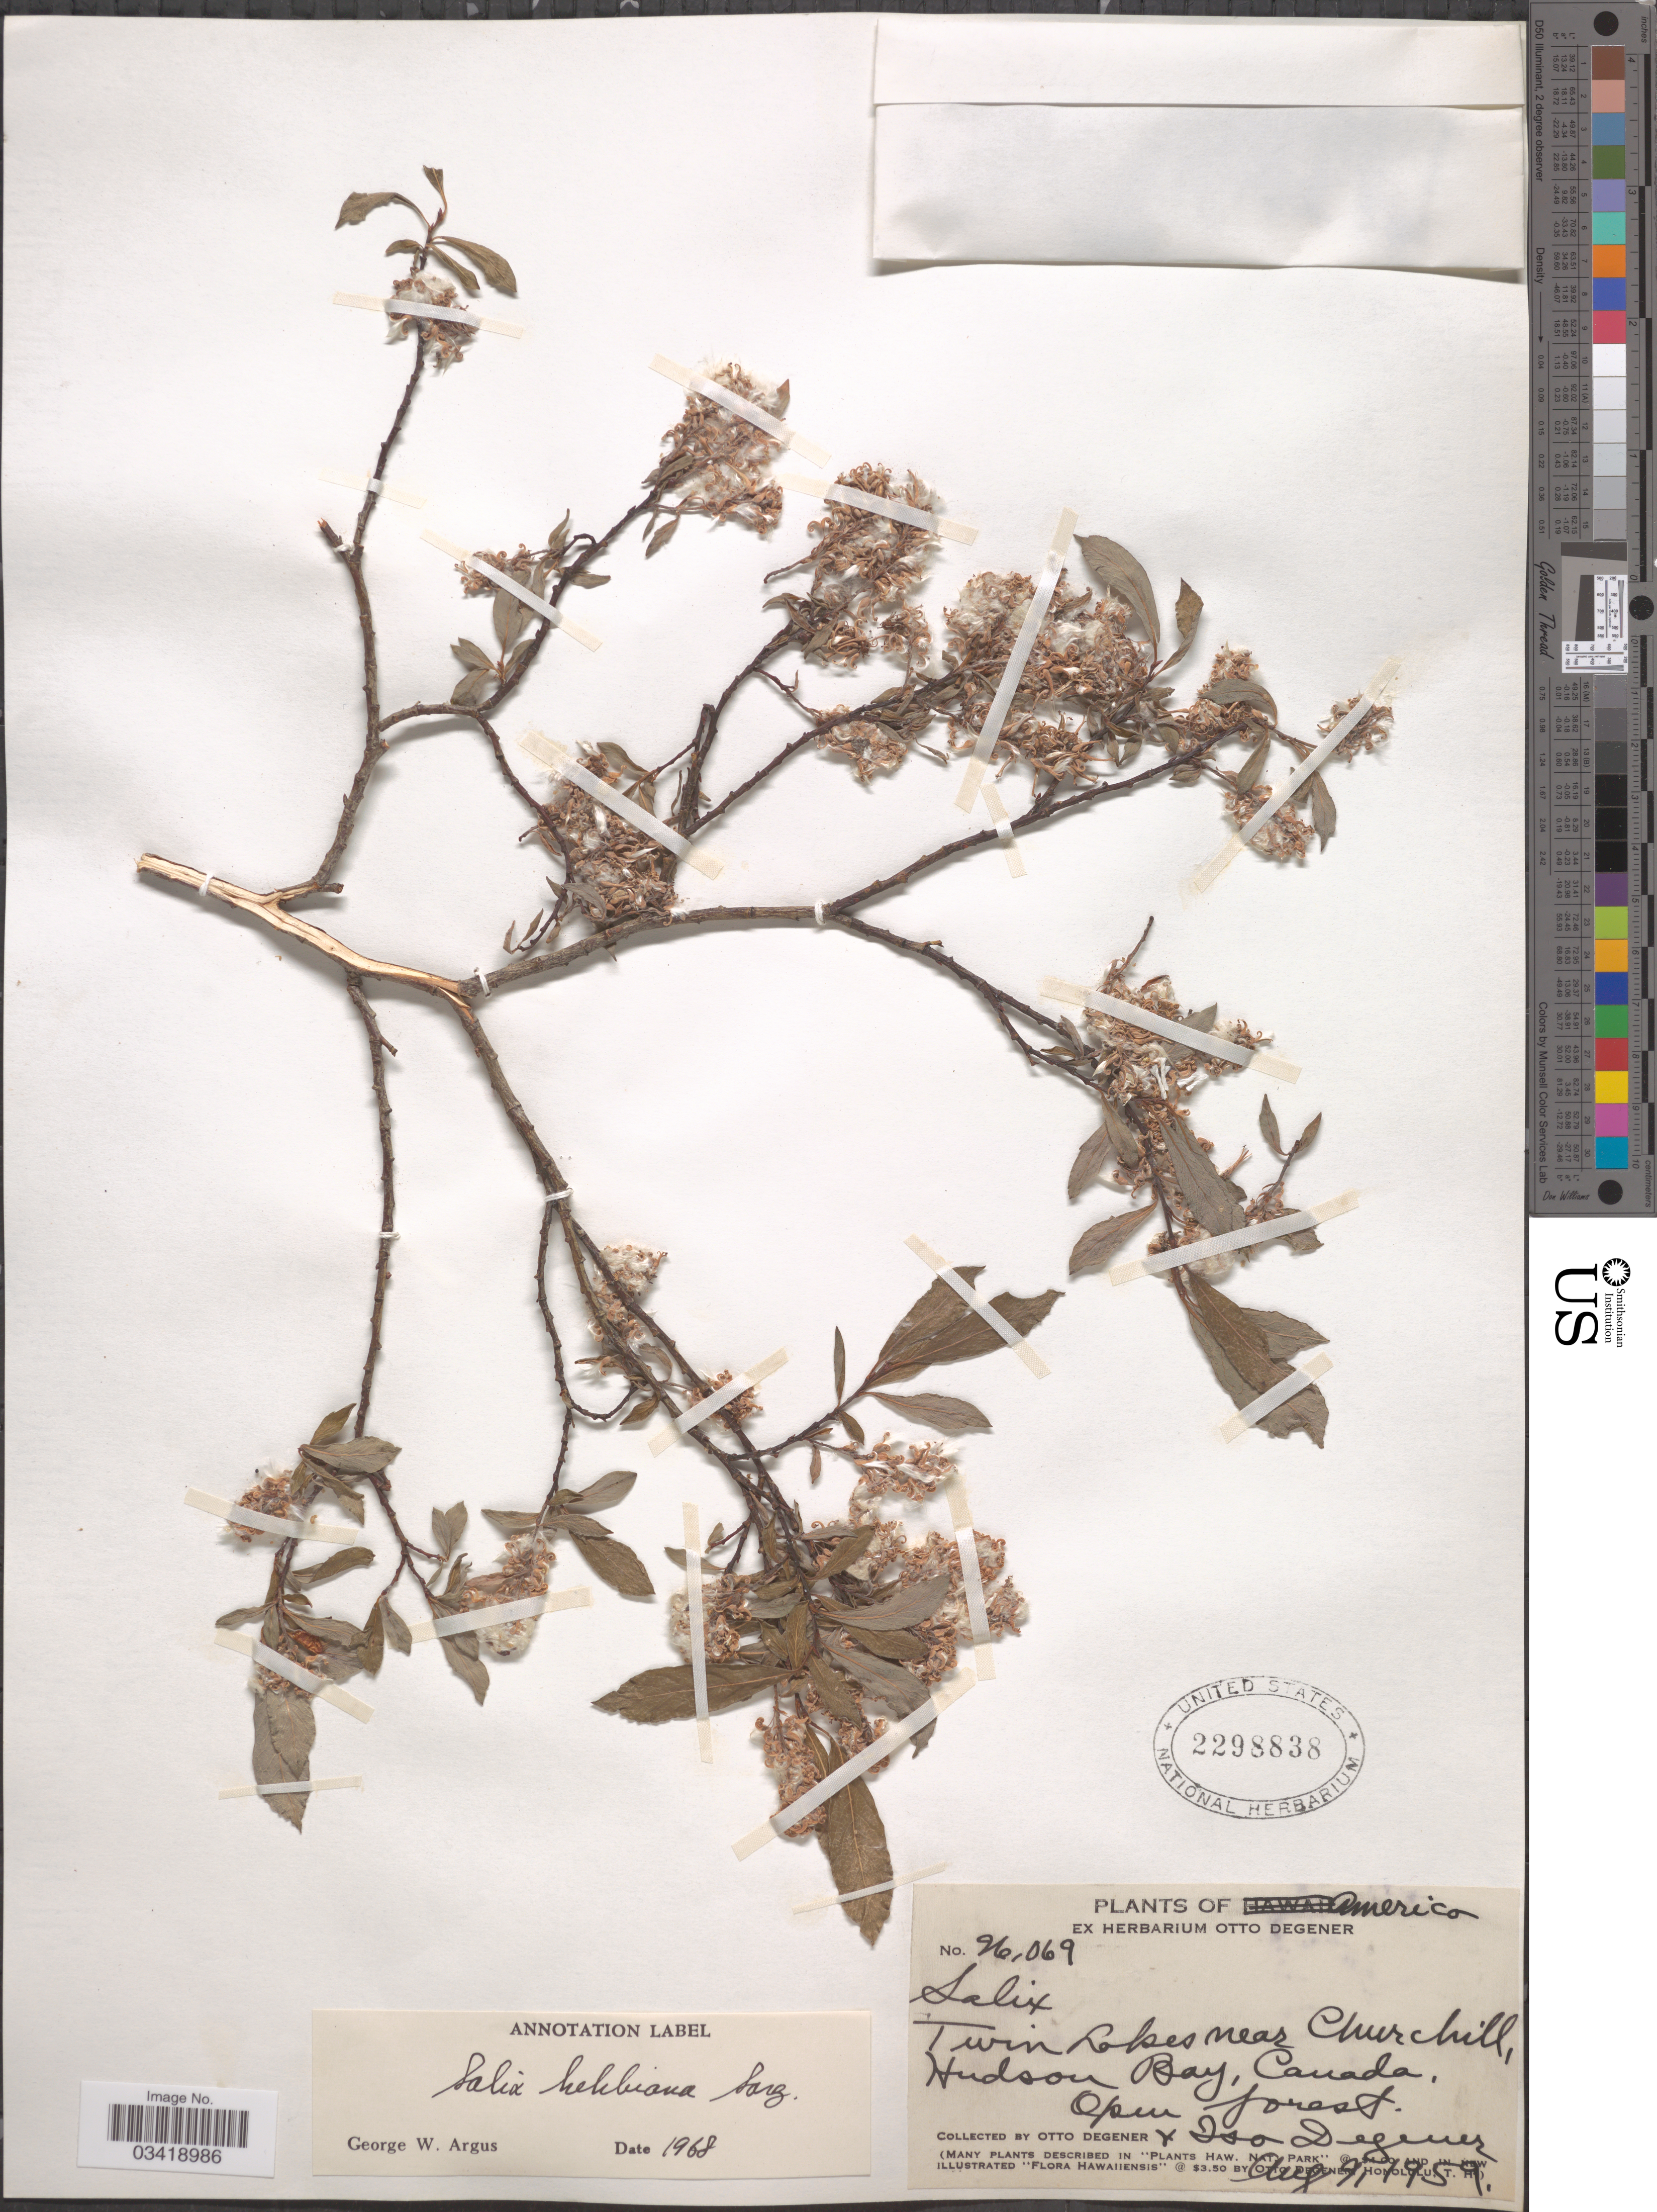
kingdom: Plantae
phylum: Tracheophyta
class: Magnoliopsida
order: Malpighiales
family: Salicaceae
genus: Salix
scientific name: Salix bebbiana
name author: Sarg.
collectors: O. Degener & I. Degener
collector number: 26069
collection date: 1959-08-09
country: Canada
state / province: Manitoba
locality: America. Twin Lakes near Churchill, Hudson Bay.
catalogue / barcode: US 2298838